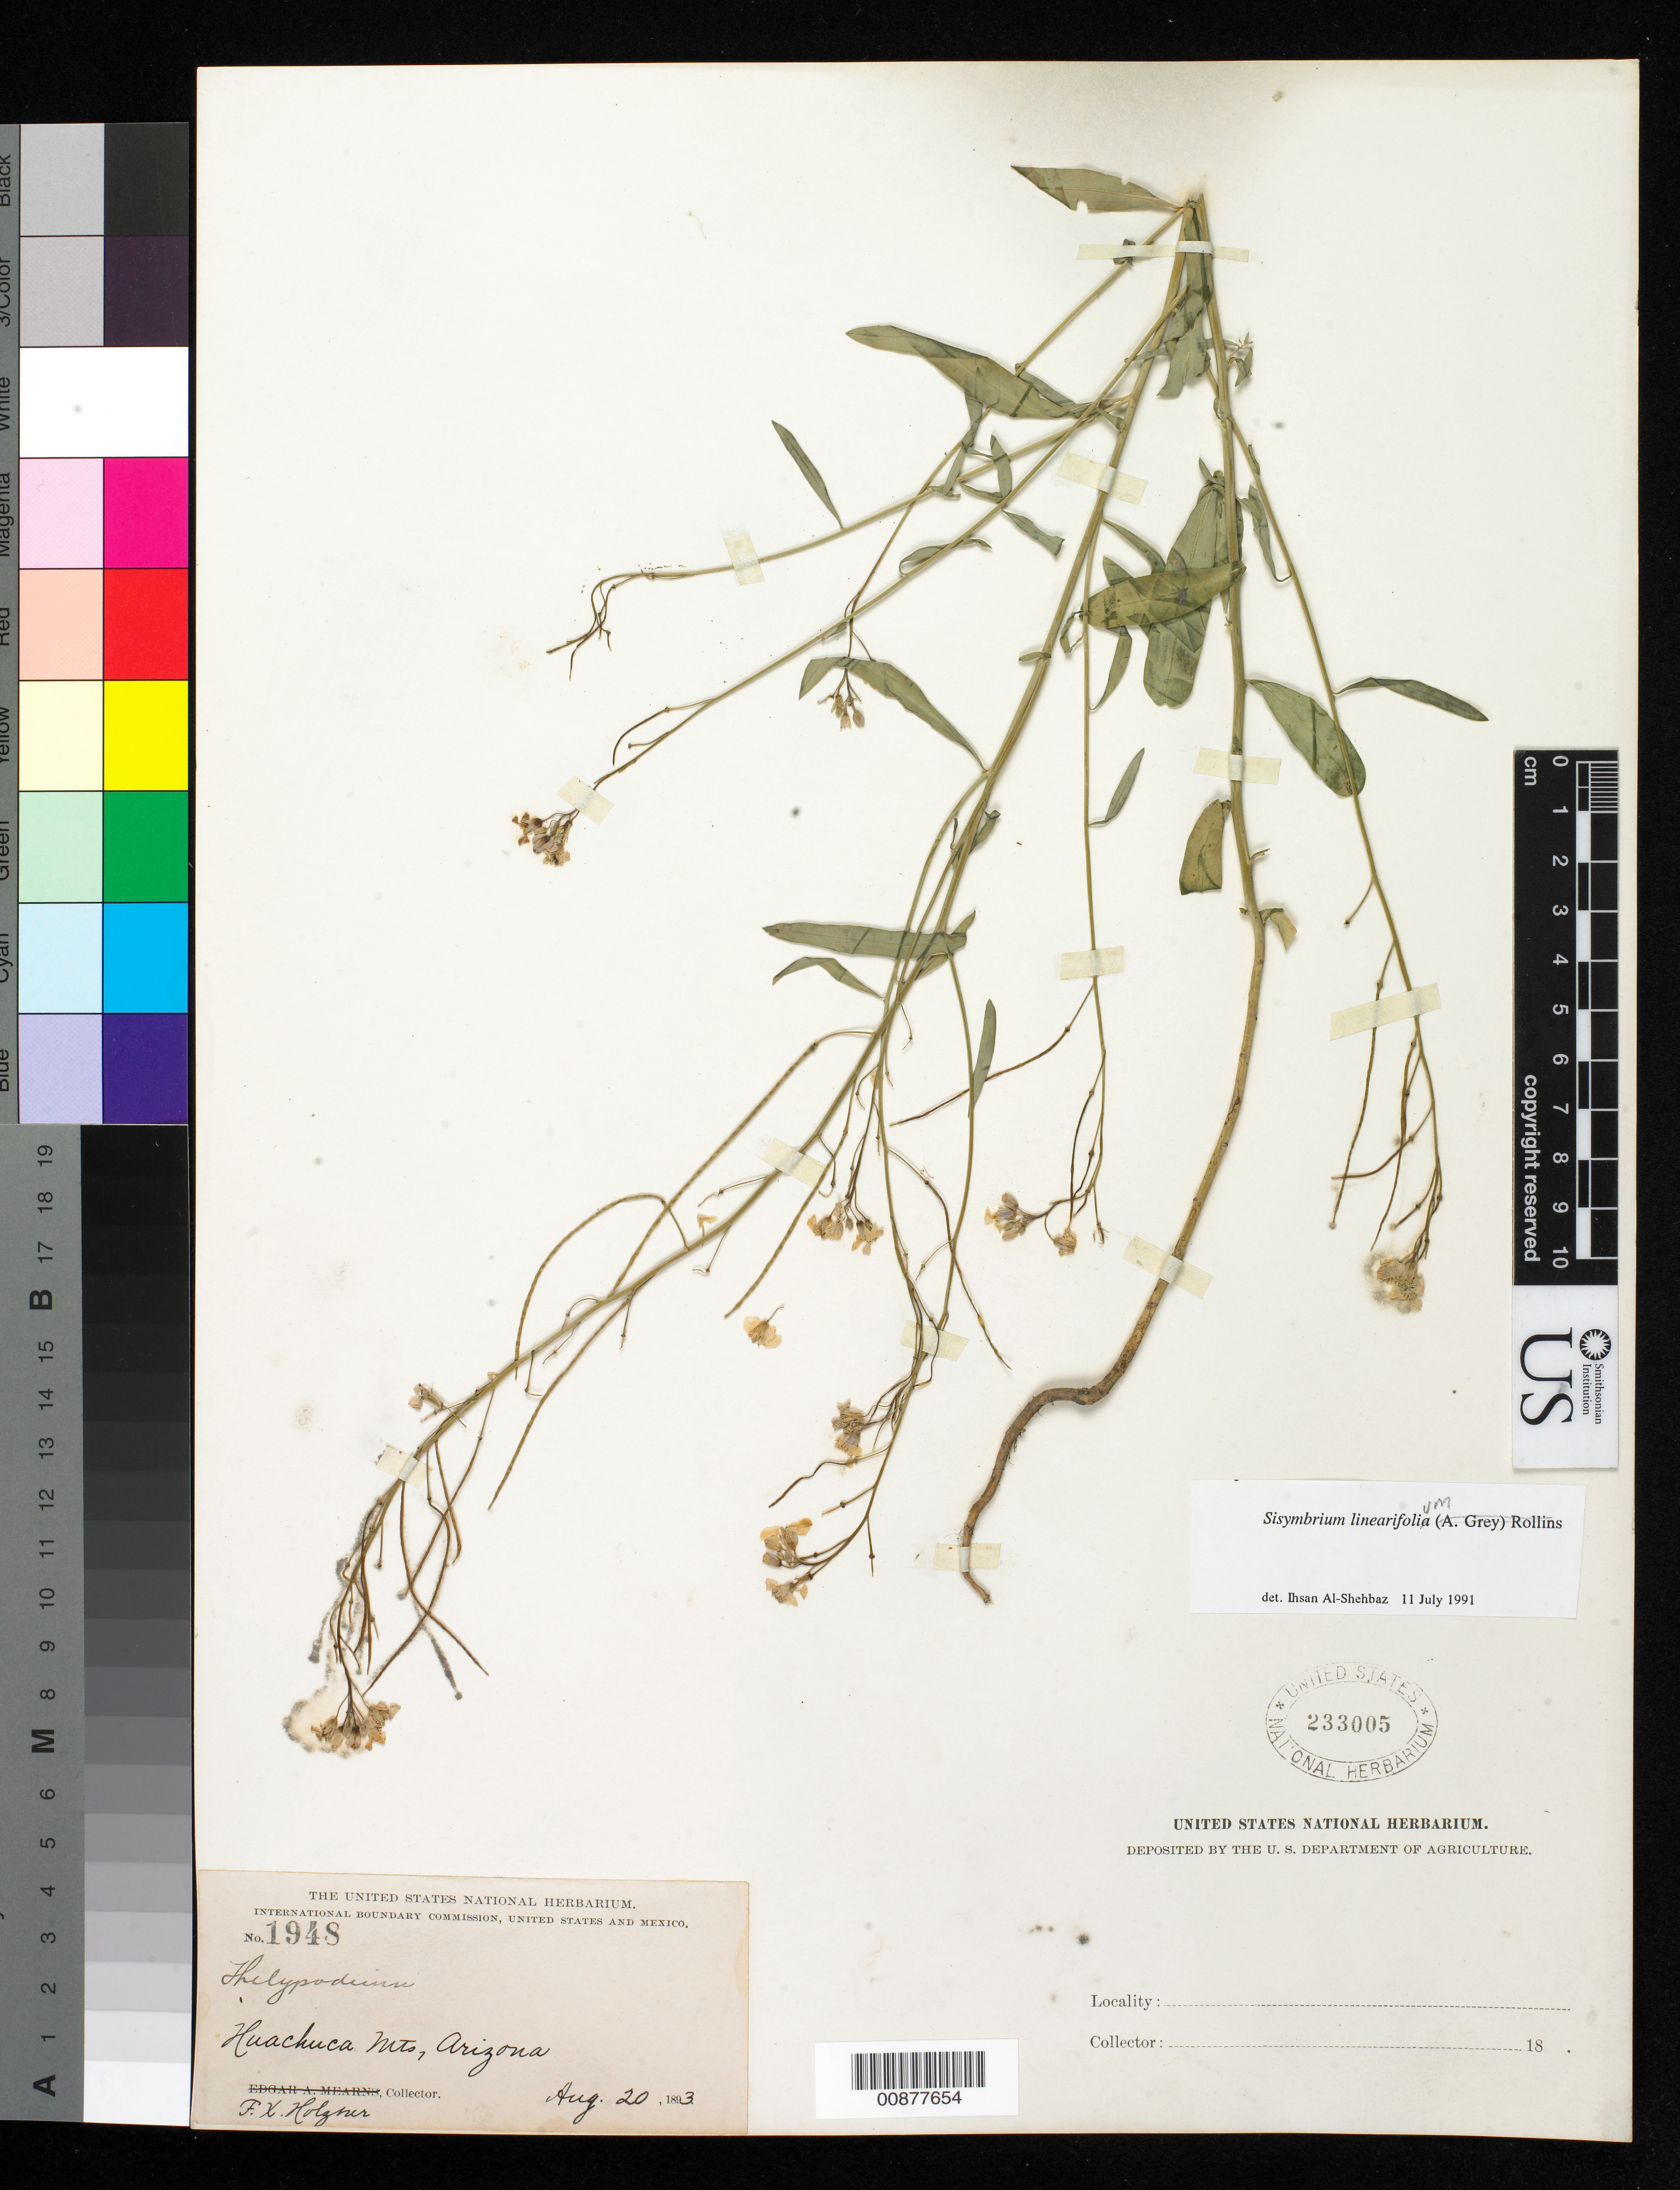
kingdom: Plantae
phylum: Tracheophyta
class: Magnoliopsida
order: Brassicales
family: Brassicaceae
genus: Sisymbrium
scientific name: Sisymbrium linearifolium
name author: (A. Gray) Payson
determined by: Al-Shehbaz, I. A., (MO), Missouri Botanical Garden (UNITED STATES)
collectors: F. X. Holzner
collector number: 1948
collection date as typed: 20 Aug 1893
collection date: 1893-08-20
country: United States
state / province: Arizona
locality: Huachuca Mts.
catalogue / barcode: US 233005